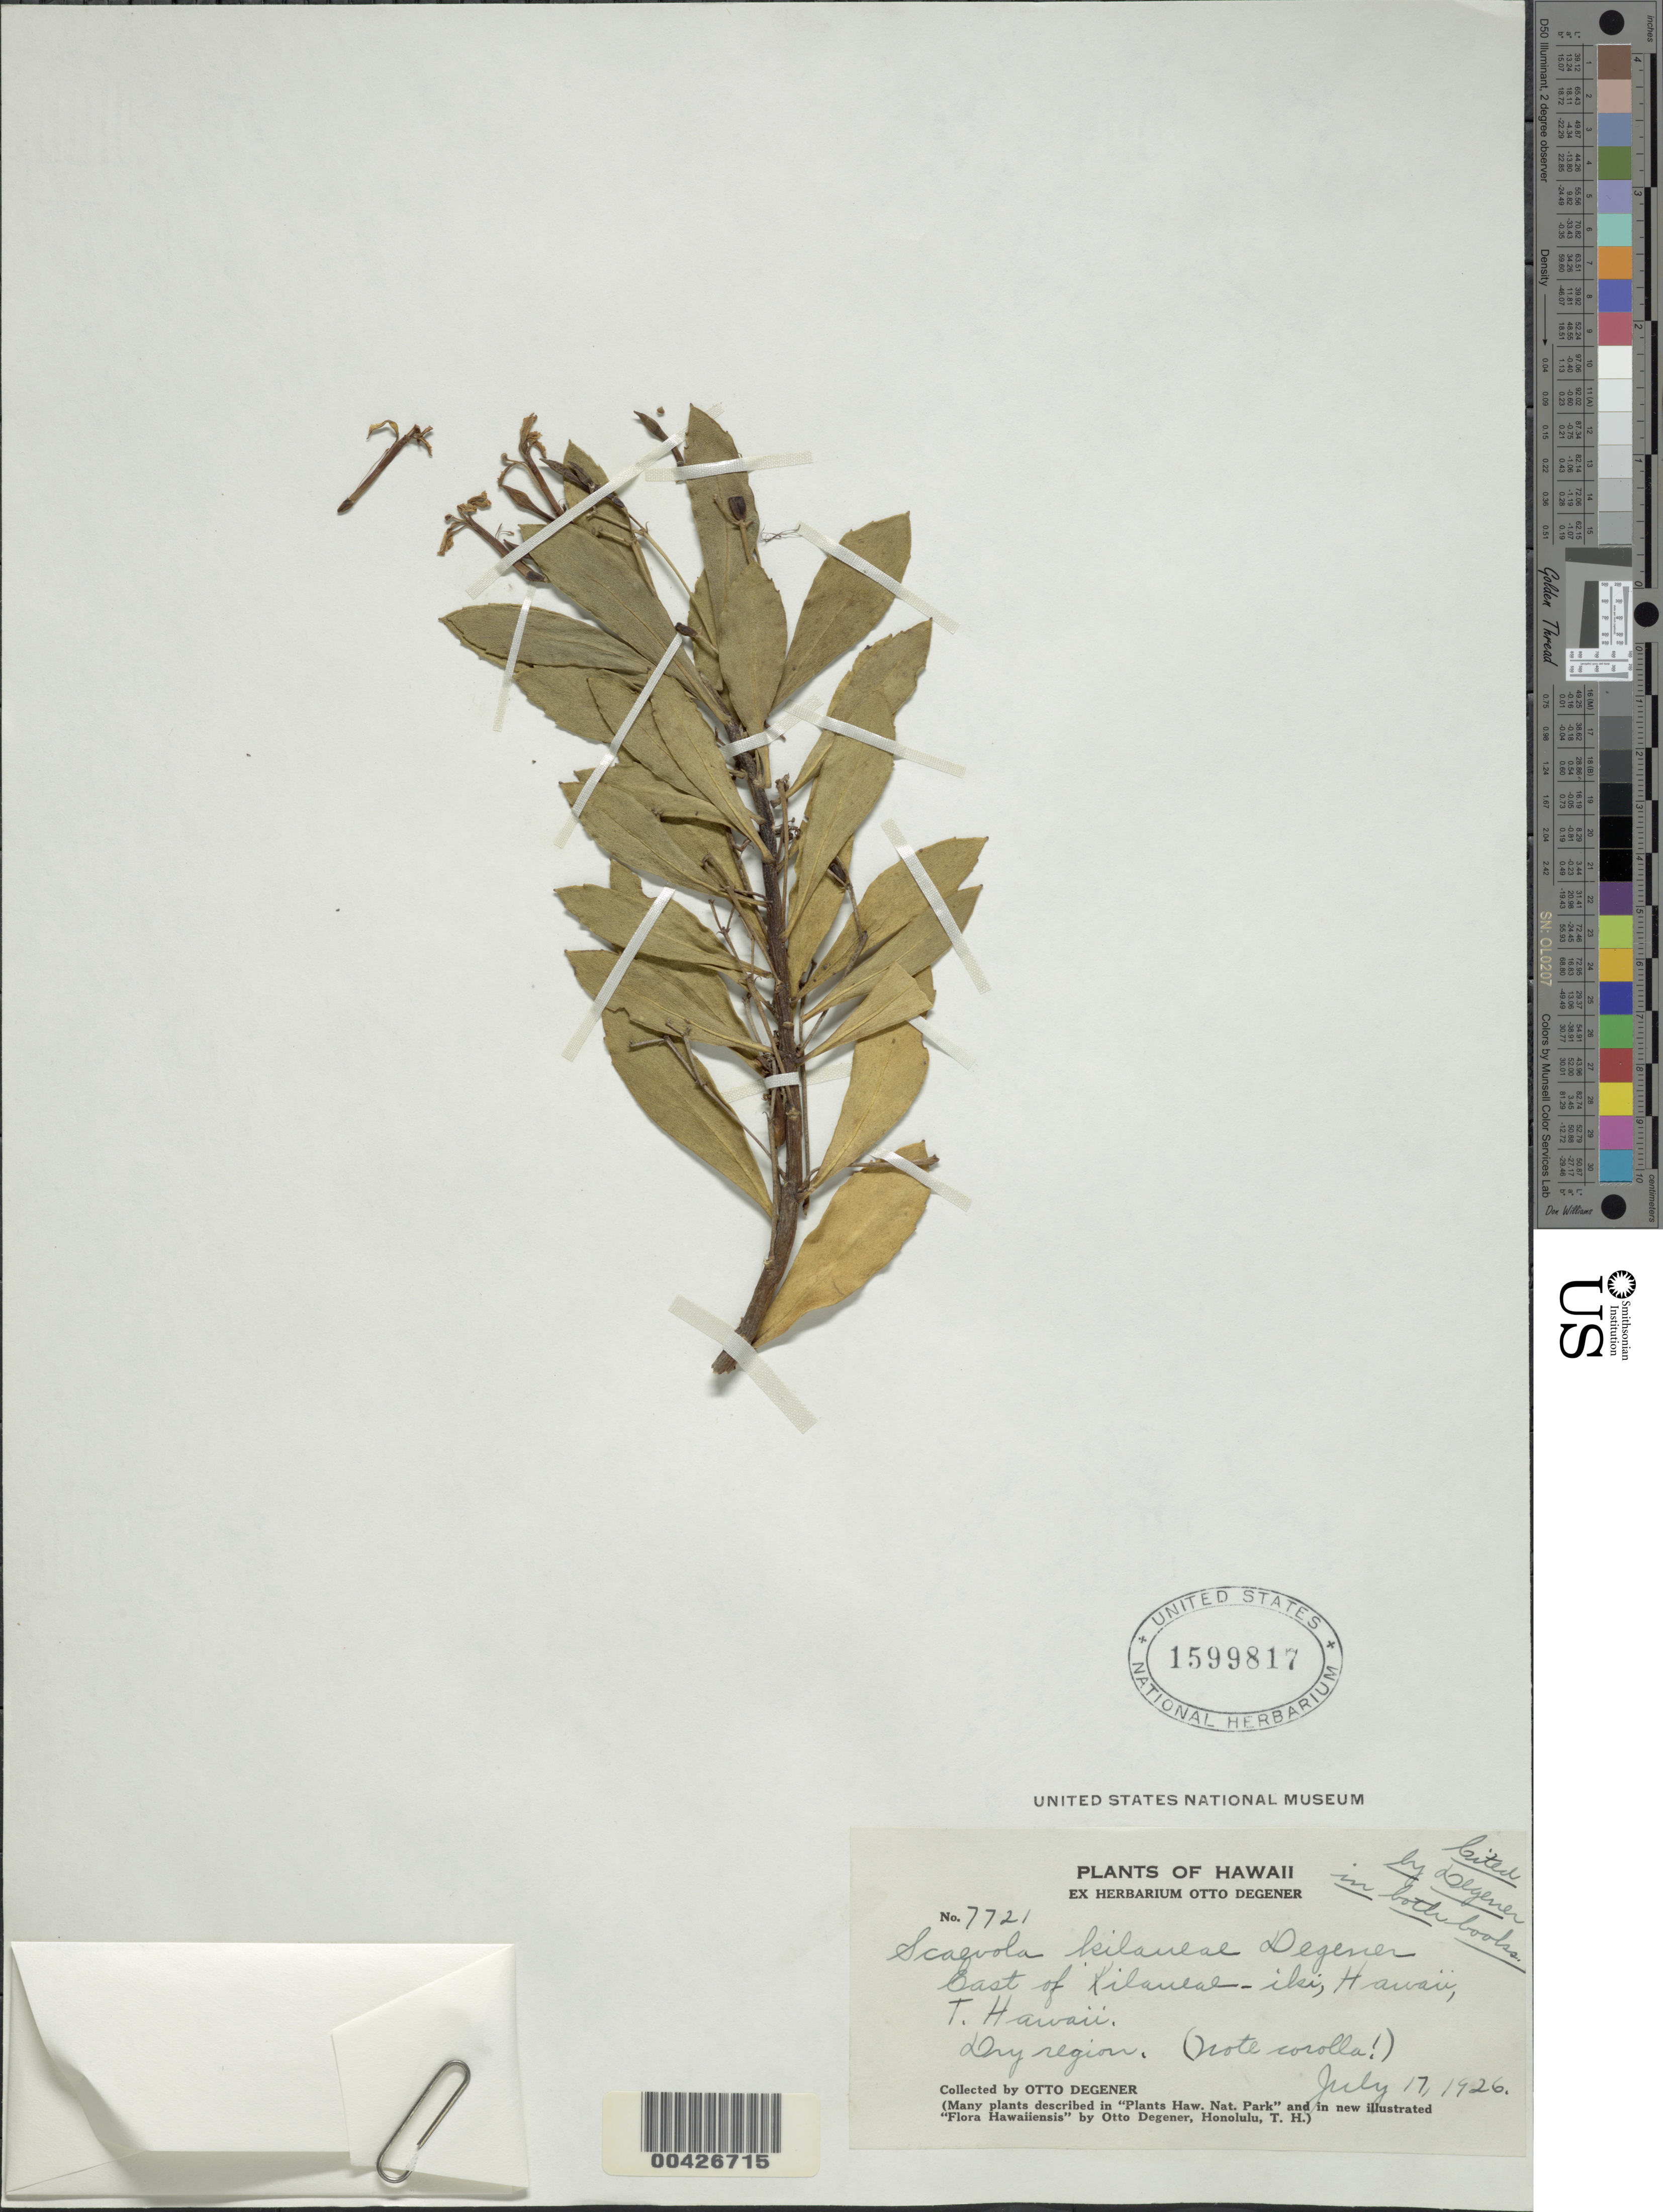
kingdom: Plantae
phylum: Tracheophyta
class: Magnoliopsida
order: Asterales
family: Goodeniaceae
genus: Scaevola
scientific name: Scaevola kilaueae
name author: O. Deg.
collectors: O. Degener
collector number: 7721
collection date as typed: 17 Jul 1926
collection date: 1926-07-17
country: United States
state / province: Hawaii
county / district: Hawaii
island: Hawaii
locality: East of Kilaueae-iki, Hawaii, T. Hawaii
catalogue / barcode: US 1599817